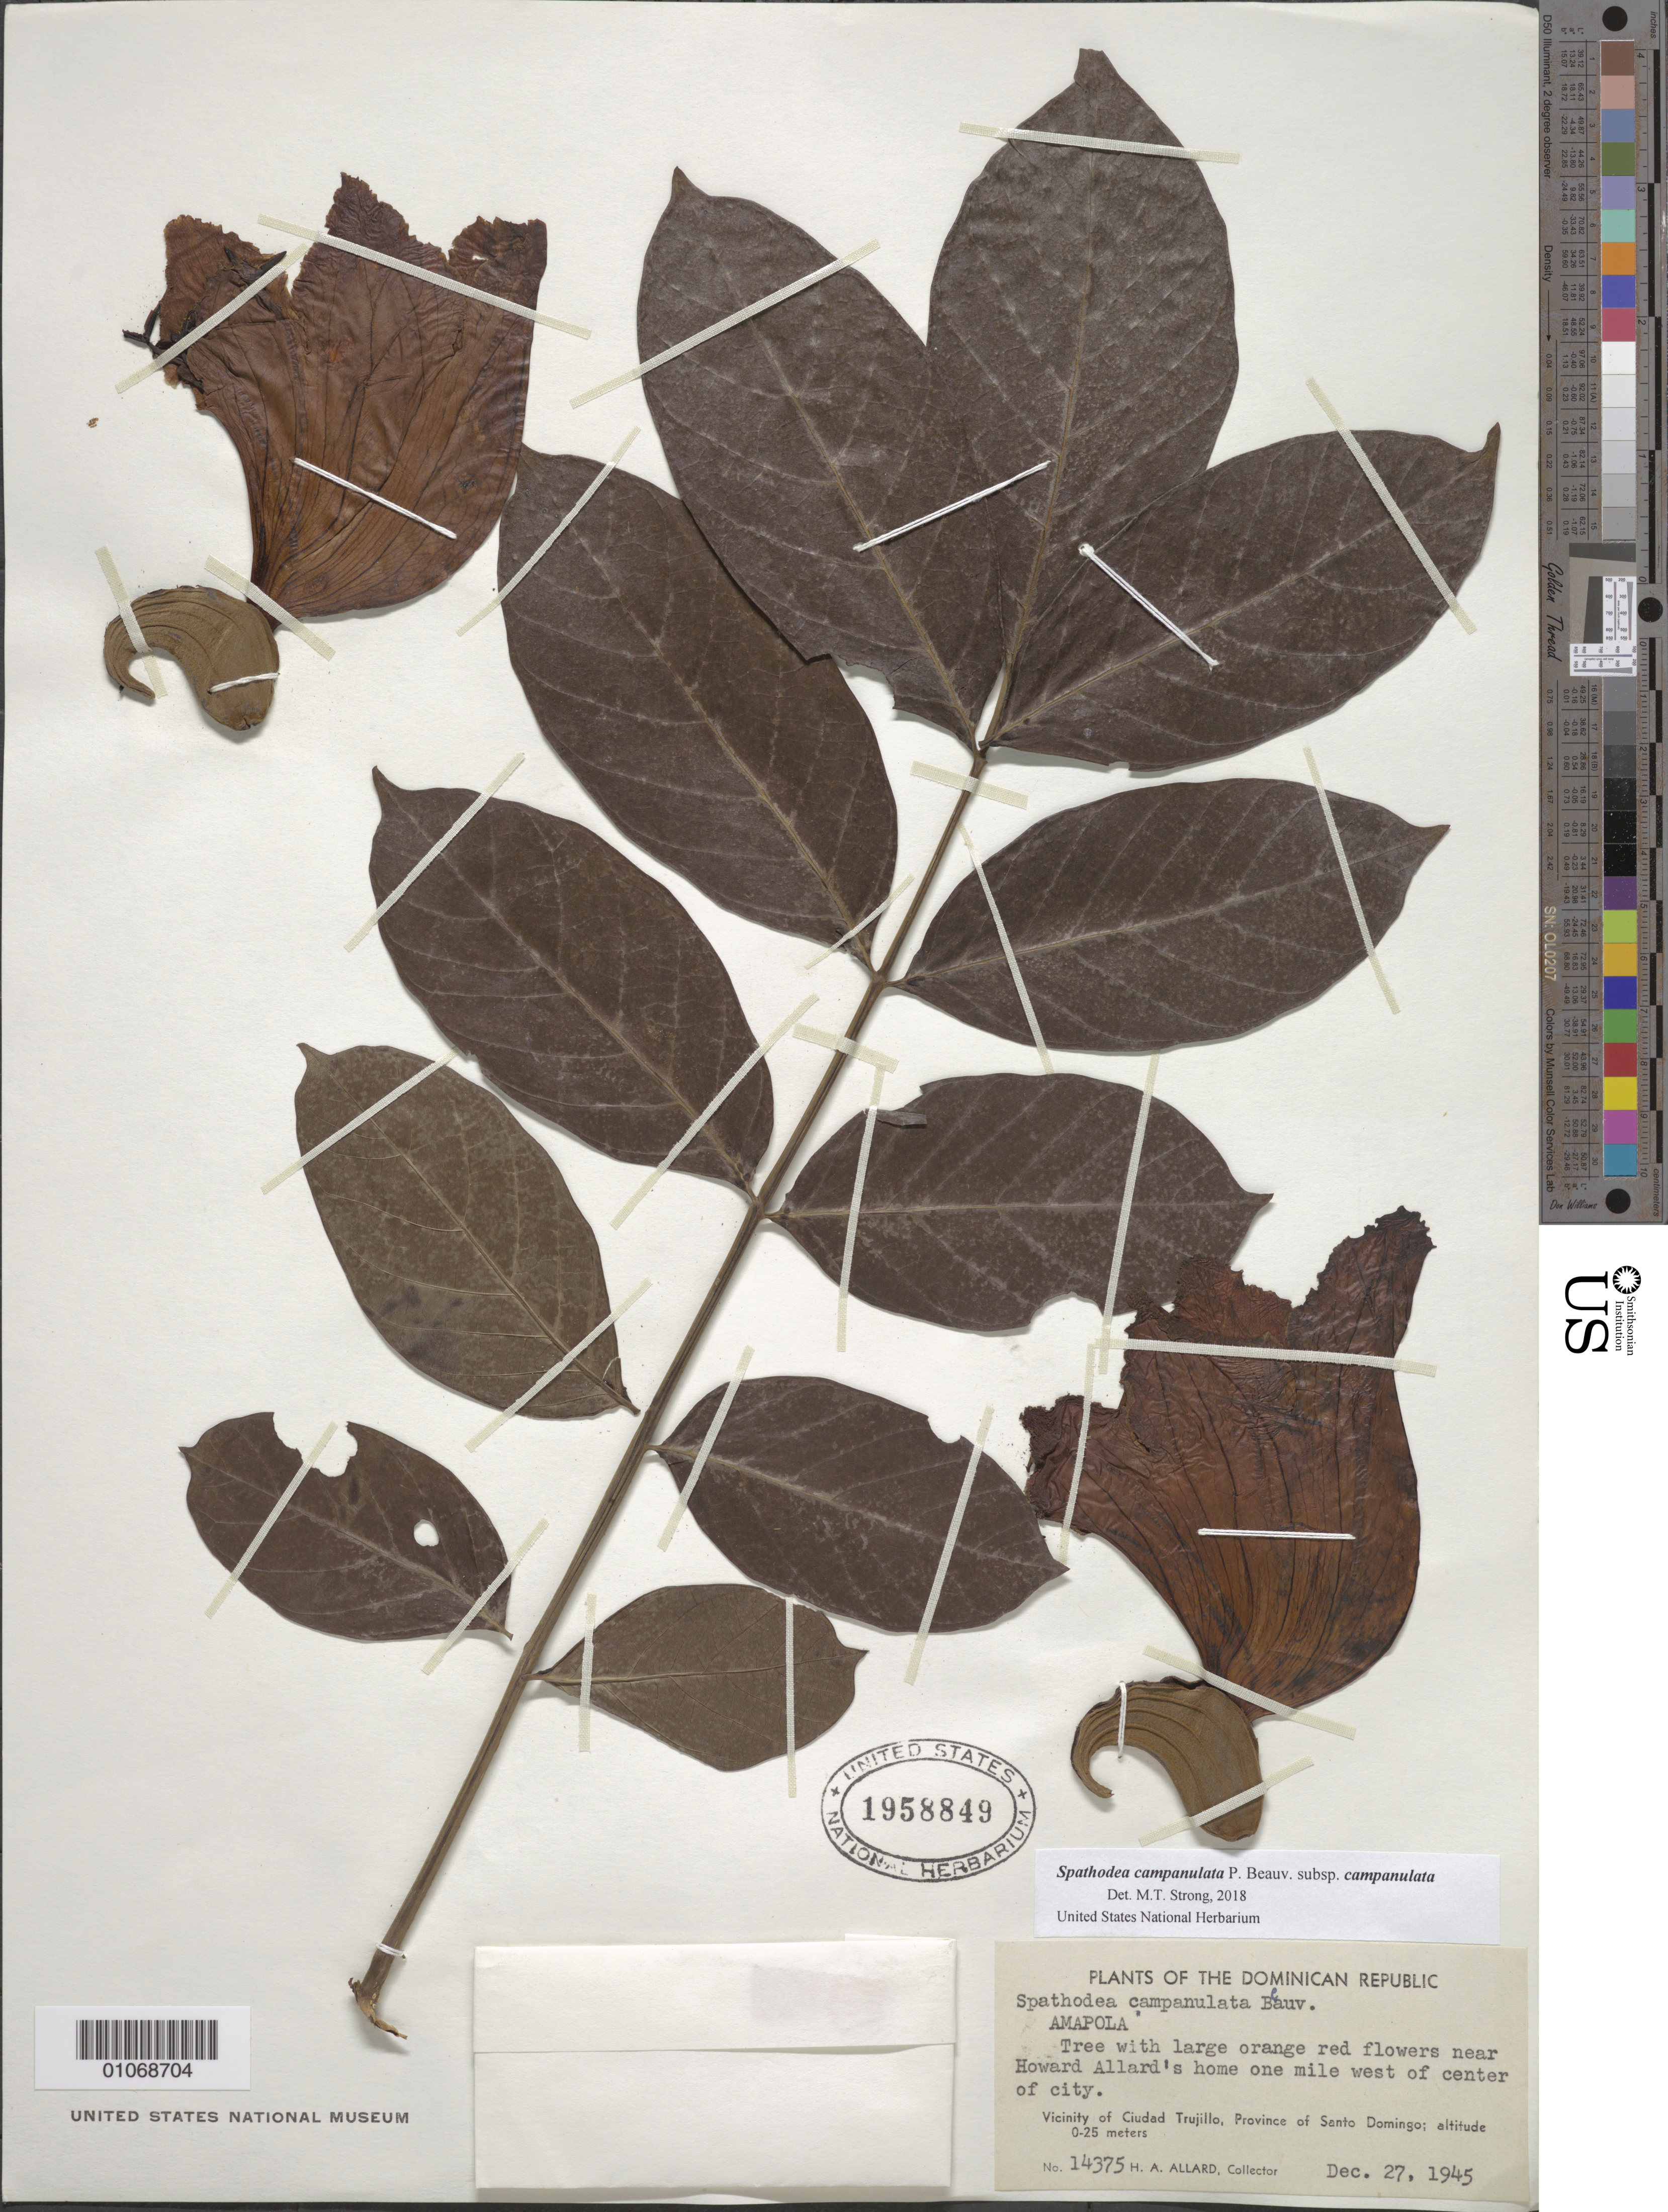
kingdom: Plantae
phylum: Tracheophyta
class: Magnoliopsida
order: Lamiales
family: Bignoniaceae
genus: Spathodea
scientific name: Spathodea campanulata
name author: P. Beauv.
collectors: H. A. Allard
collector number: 14375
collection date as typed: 27 Dec 1945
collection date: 1945-12-27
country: Dominican Republic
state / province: Santo Domingo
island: Hispaniola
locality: Vicinity of Ciudad Trujillo, near Howard Allard's home one mile west of center of city.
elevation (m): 0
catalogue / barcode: US 1958849